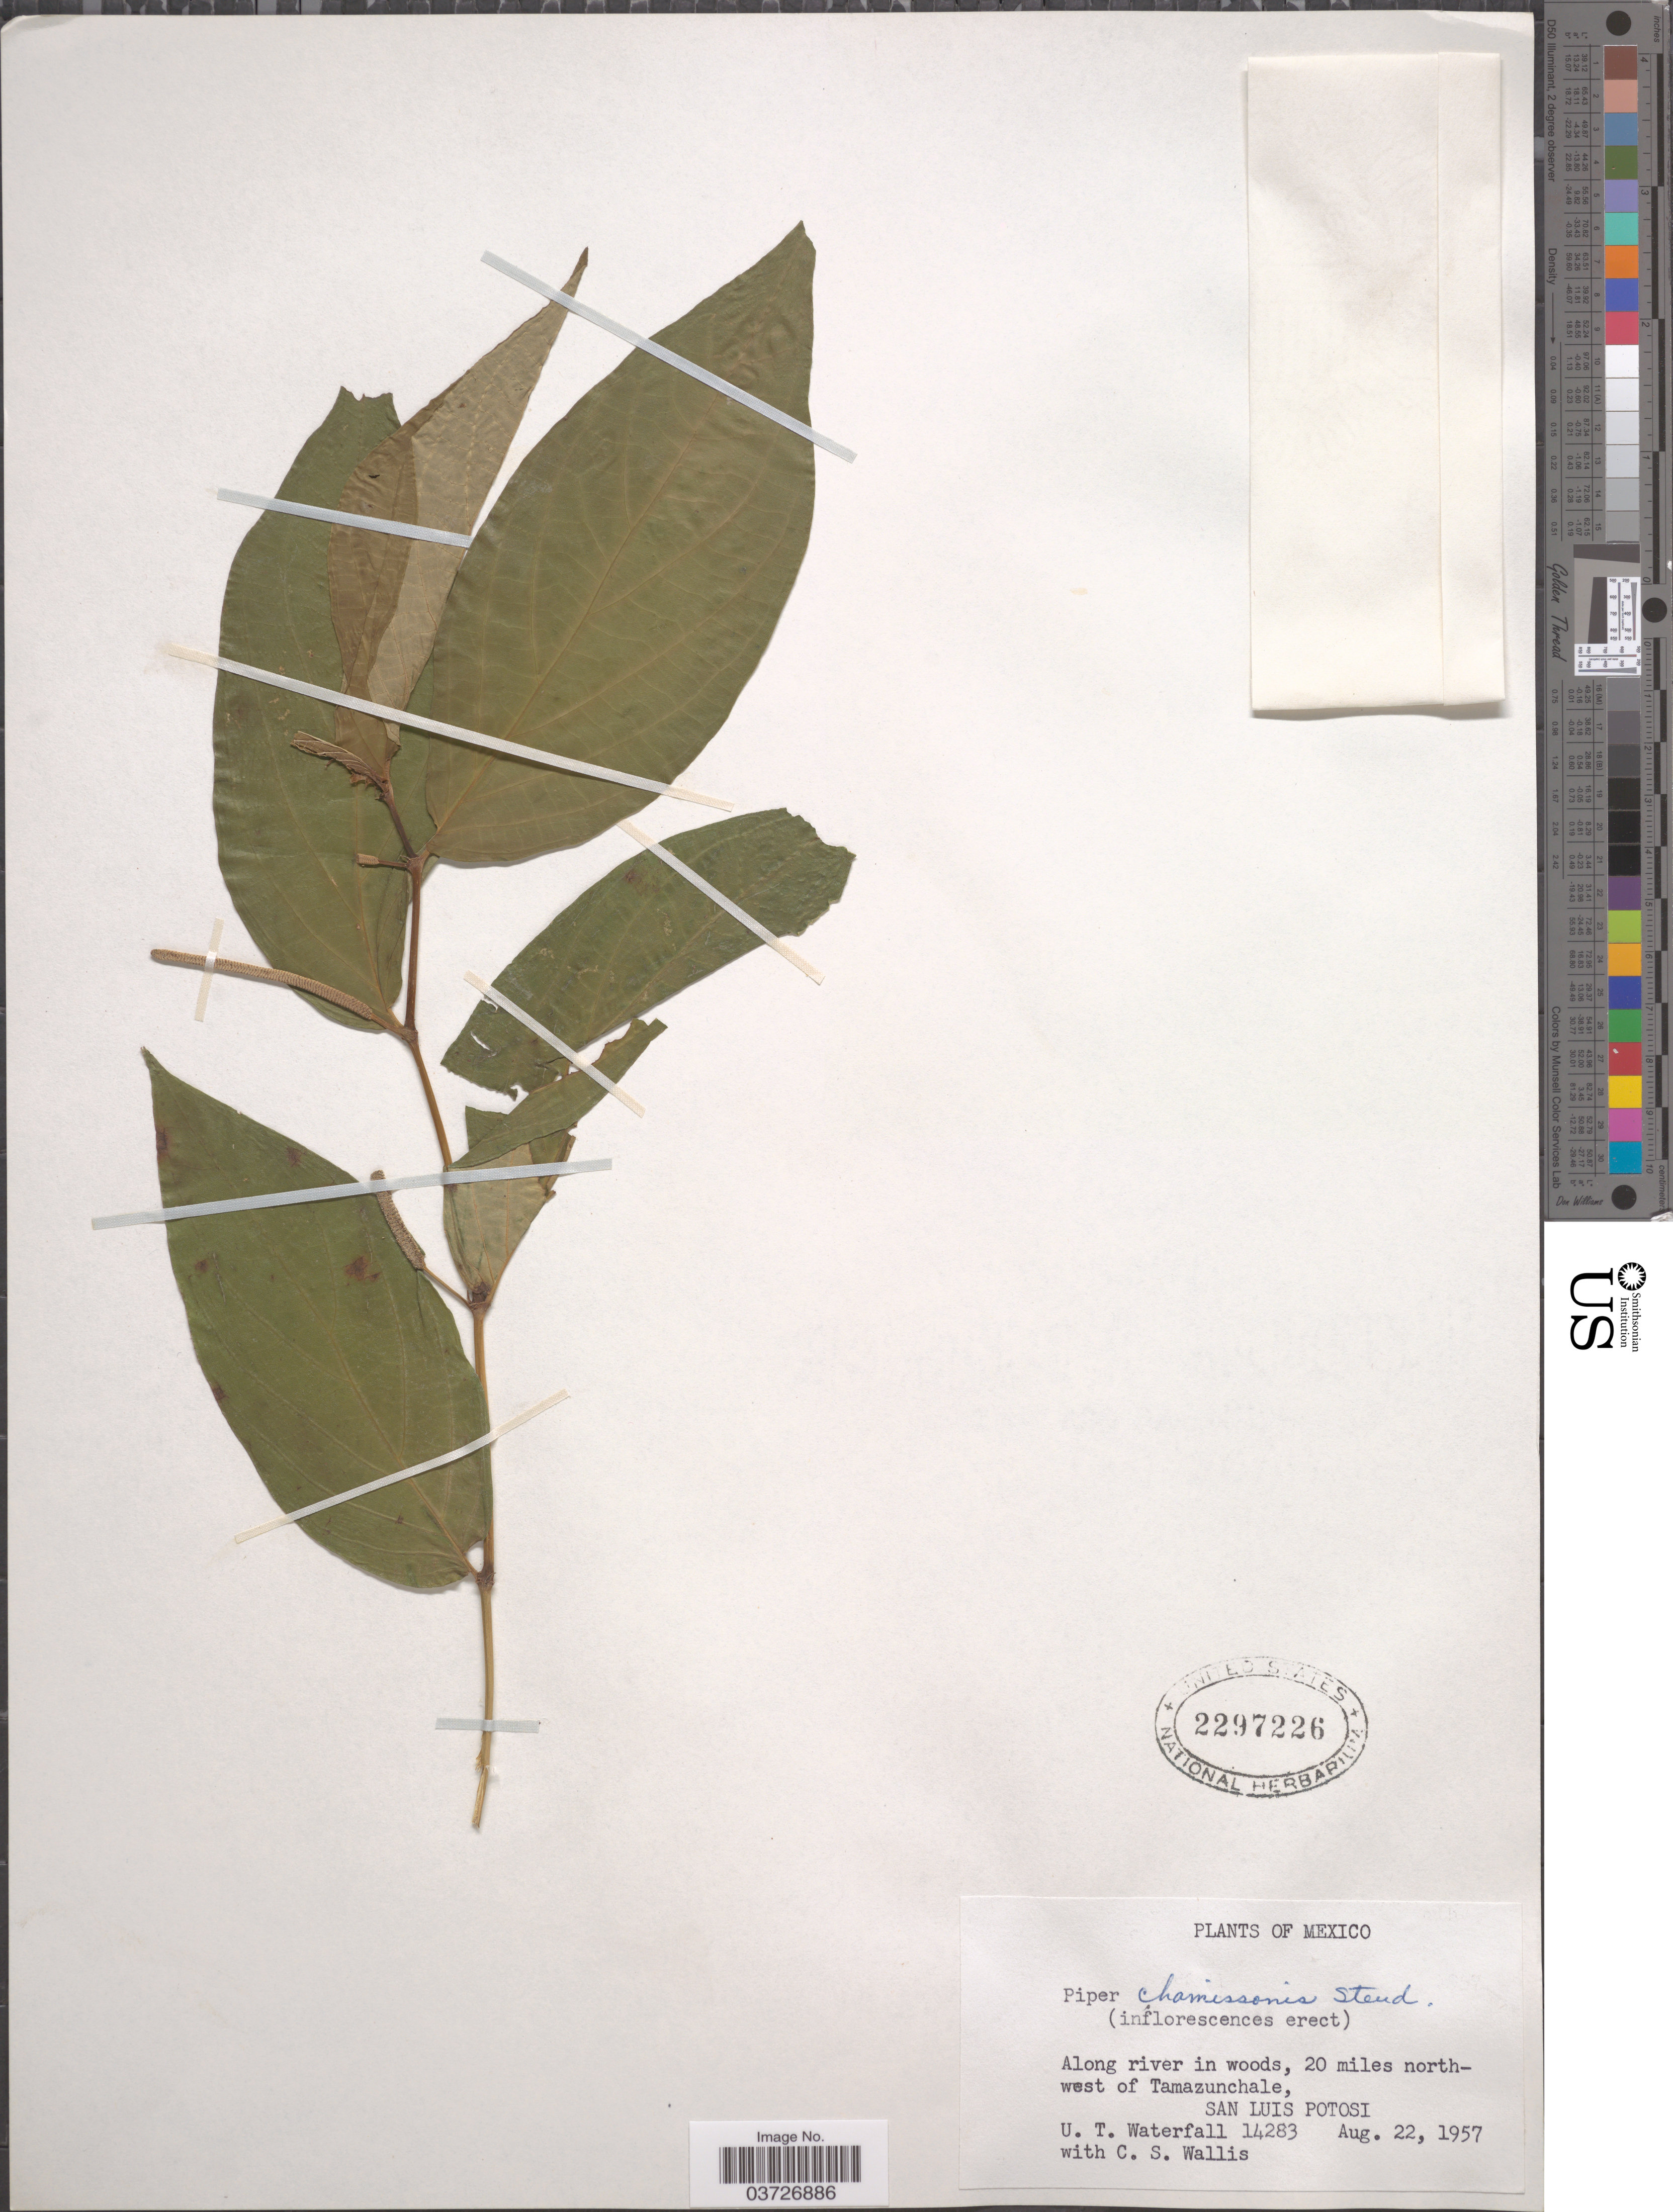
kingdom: Plantae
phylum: Tracheophyta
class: Magnoliopsida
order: Piperales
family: Piperaceae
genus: Piper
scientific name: Piper chamissonis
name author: Steud.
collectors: U. T. Waterfall & C. S. Wallis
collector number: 14283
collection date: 1957-08-22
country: Mexico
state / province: San Luis Potosí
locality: Along river in woods, 20 miles north-west of Tamazunchale.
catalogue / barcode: US 2297226